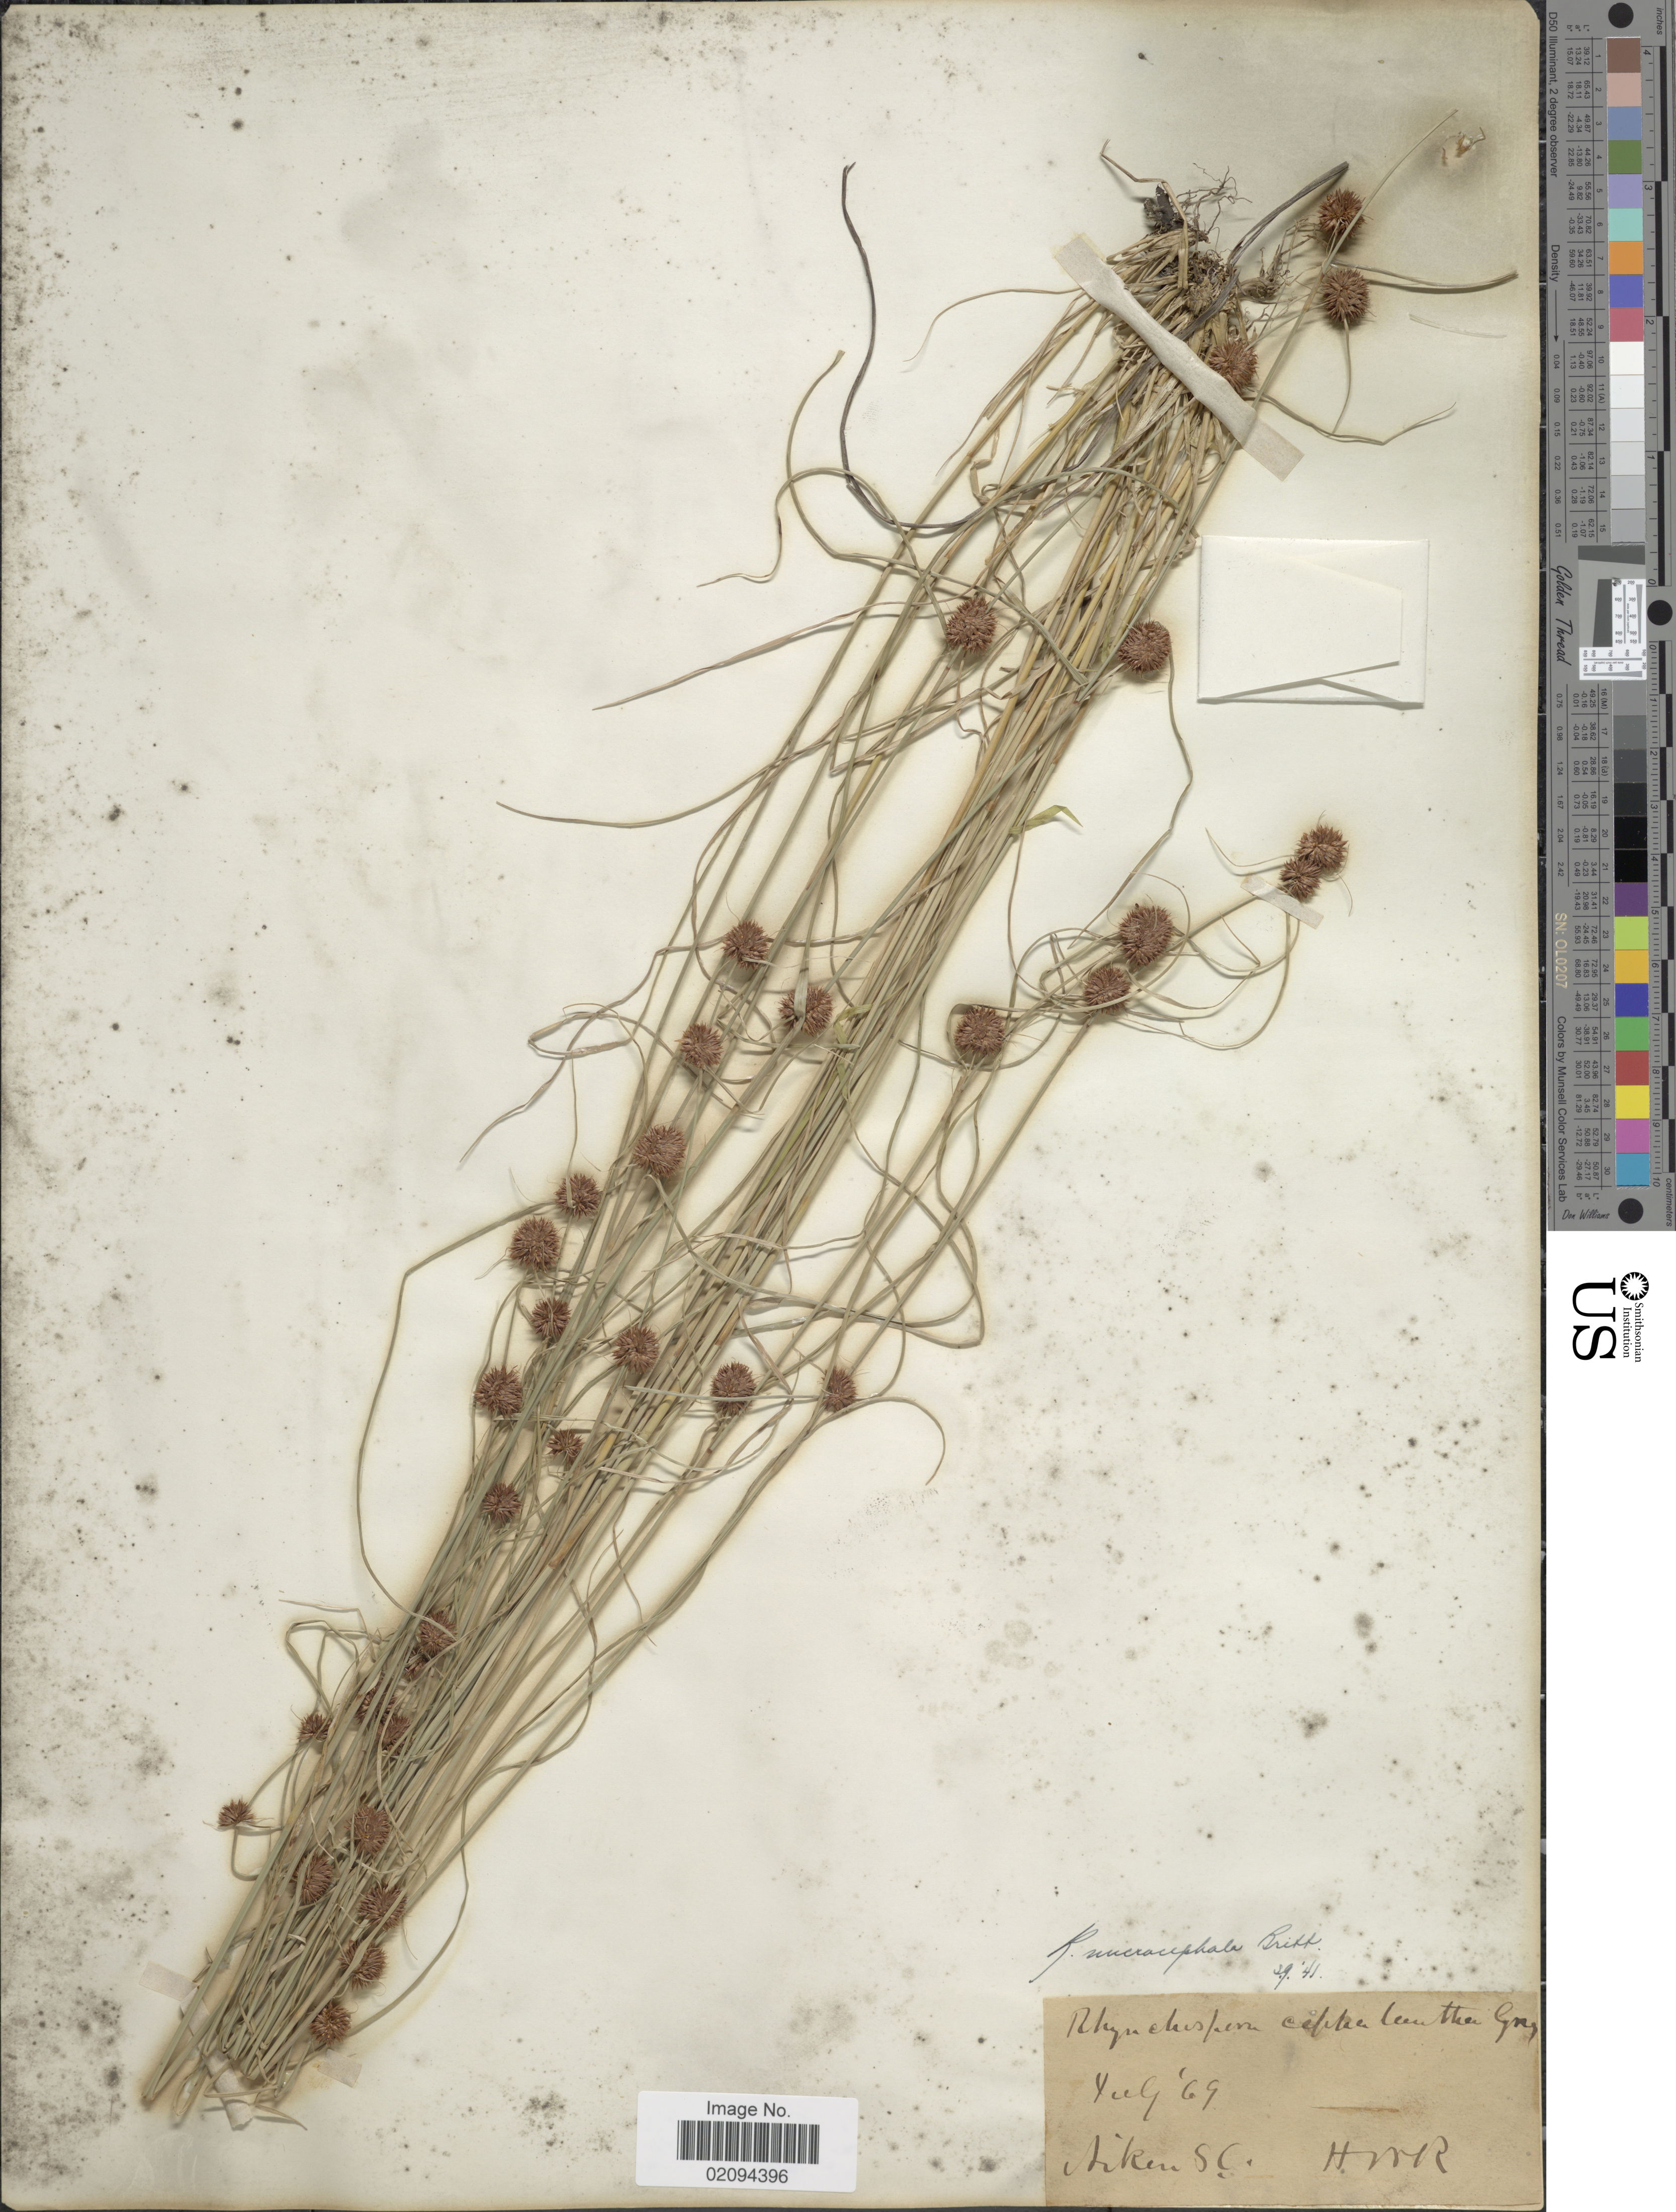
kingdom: Plantae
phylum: Tracheophyta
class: Liliopsida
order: Poales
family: Cyperaceae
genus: Rhynchospora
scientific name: Rhynchospora microcephala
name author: (Britton) Britton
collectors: H. W. R.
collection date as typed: Transcribed d/m/y: /7/69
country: United States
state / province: South Carolina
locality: Aiken